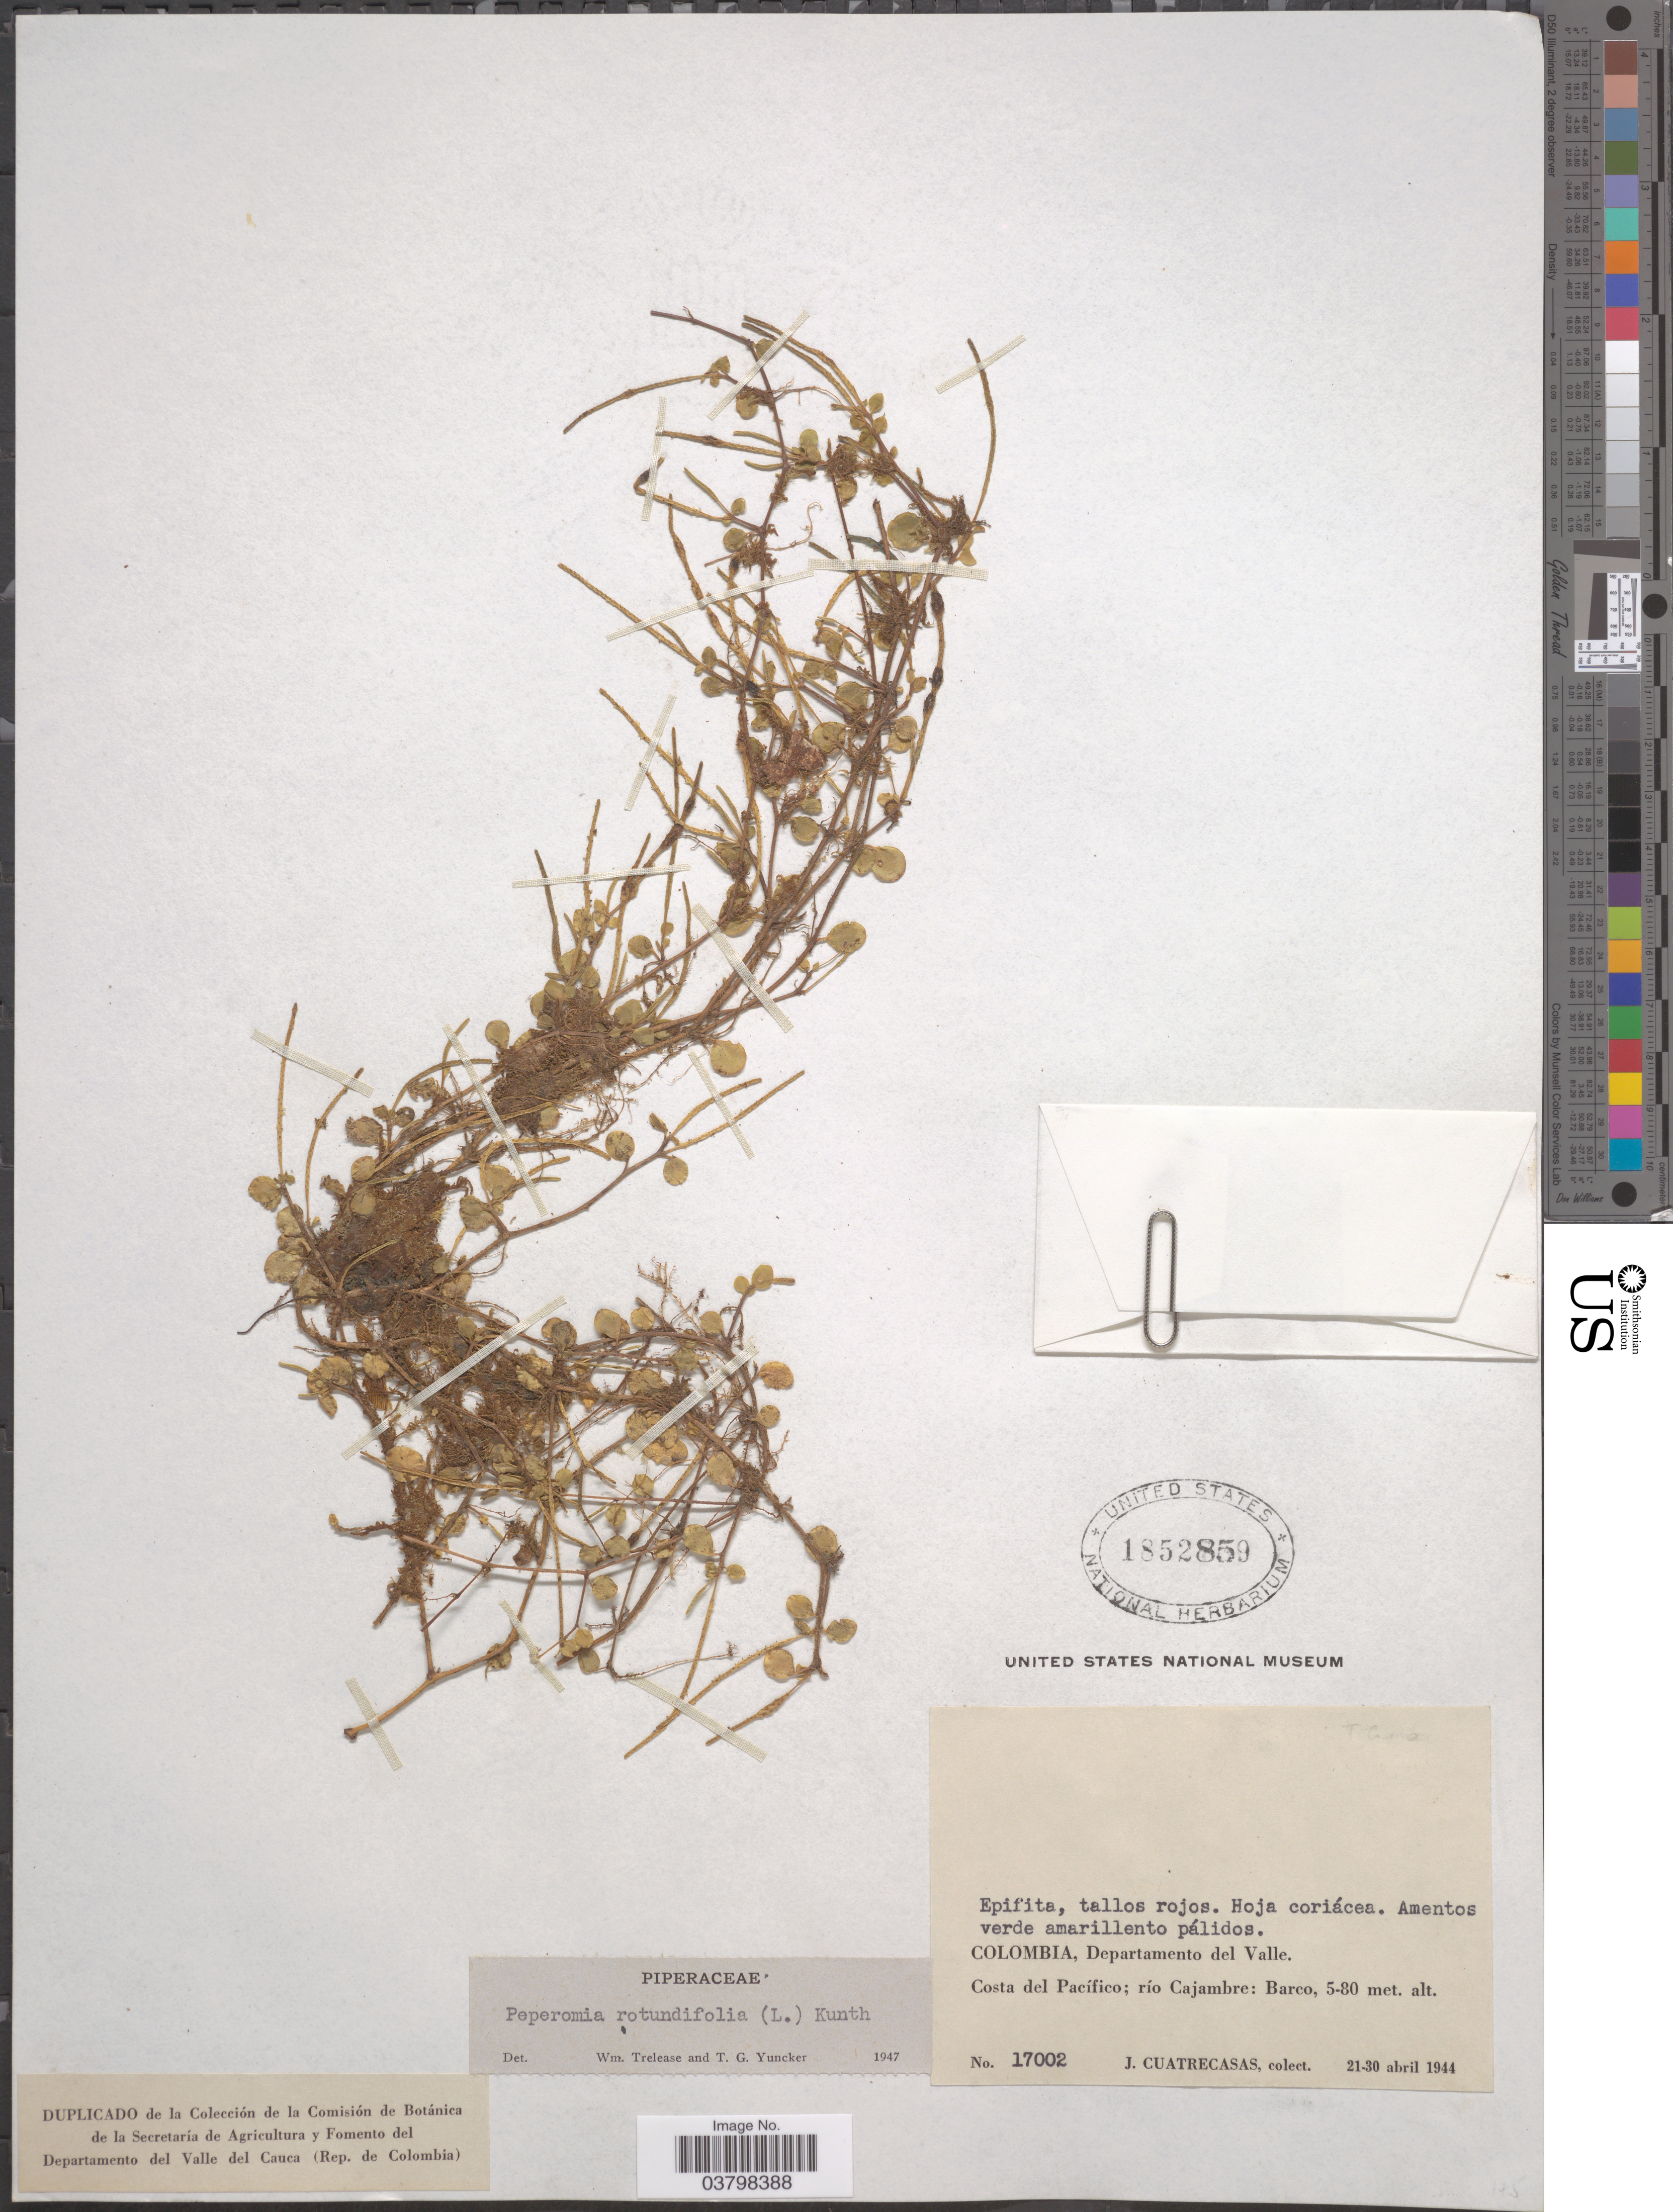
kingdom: Plantae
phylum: Tracheophyta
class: Magnoliopsida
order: Piperales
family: Piperaceae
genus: Peperomia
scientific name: Peperomia rotundifolia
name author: (L.) Kunth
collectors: J. Cuatrecasas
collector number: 17002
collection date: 1944-04-21/1944-04-30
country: Colombia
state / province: Valle del Cauca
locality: Departamento del Valle. Costa del Pacífico; río Cajambre: Barco.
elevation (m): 5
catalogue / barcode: US 1852859